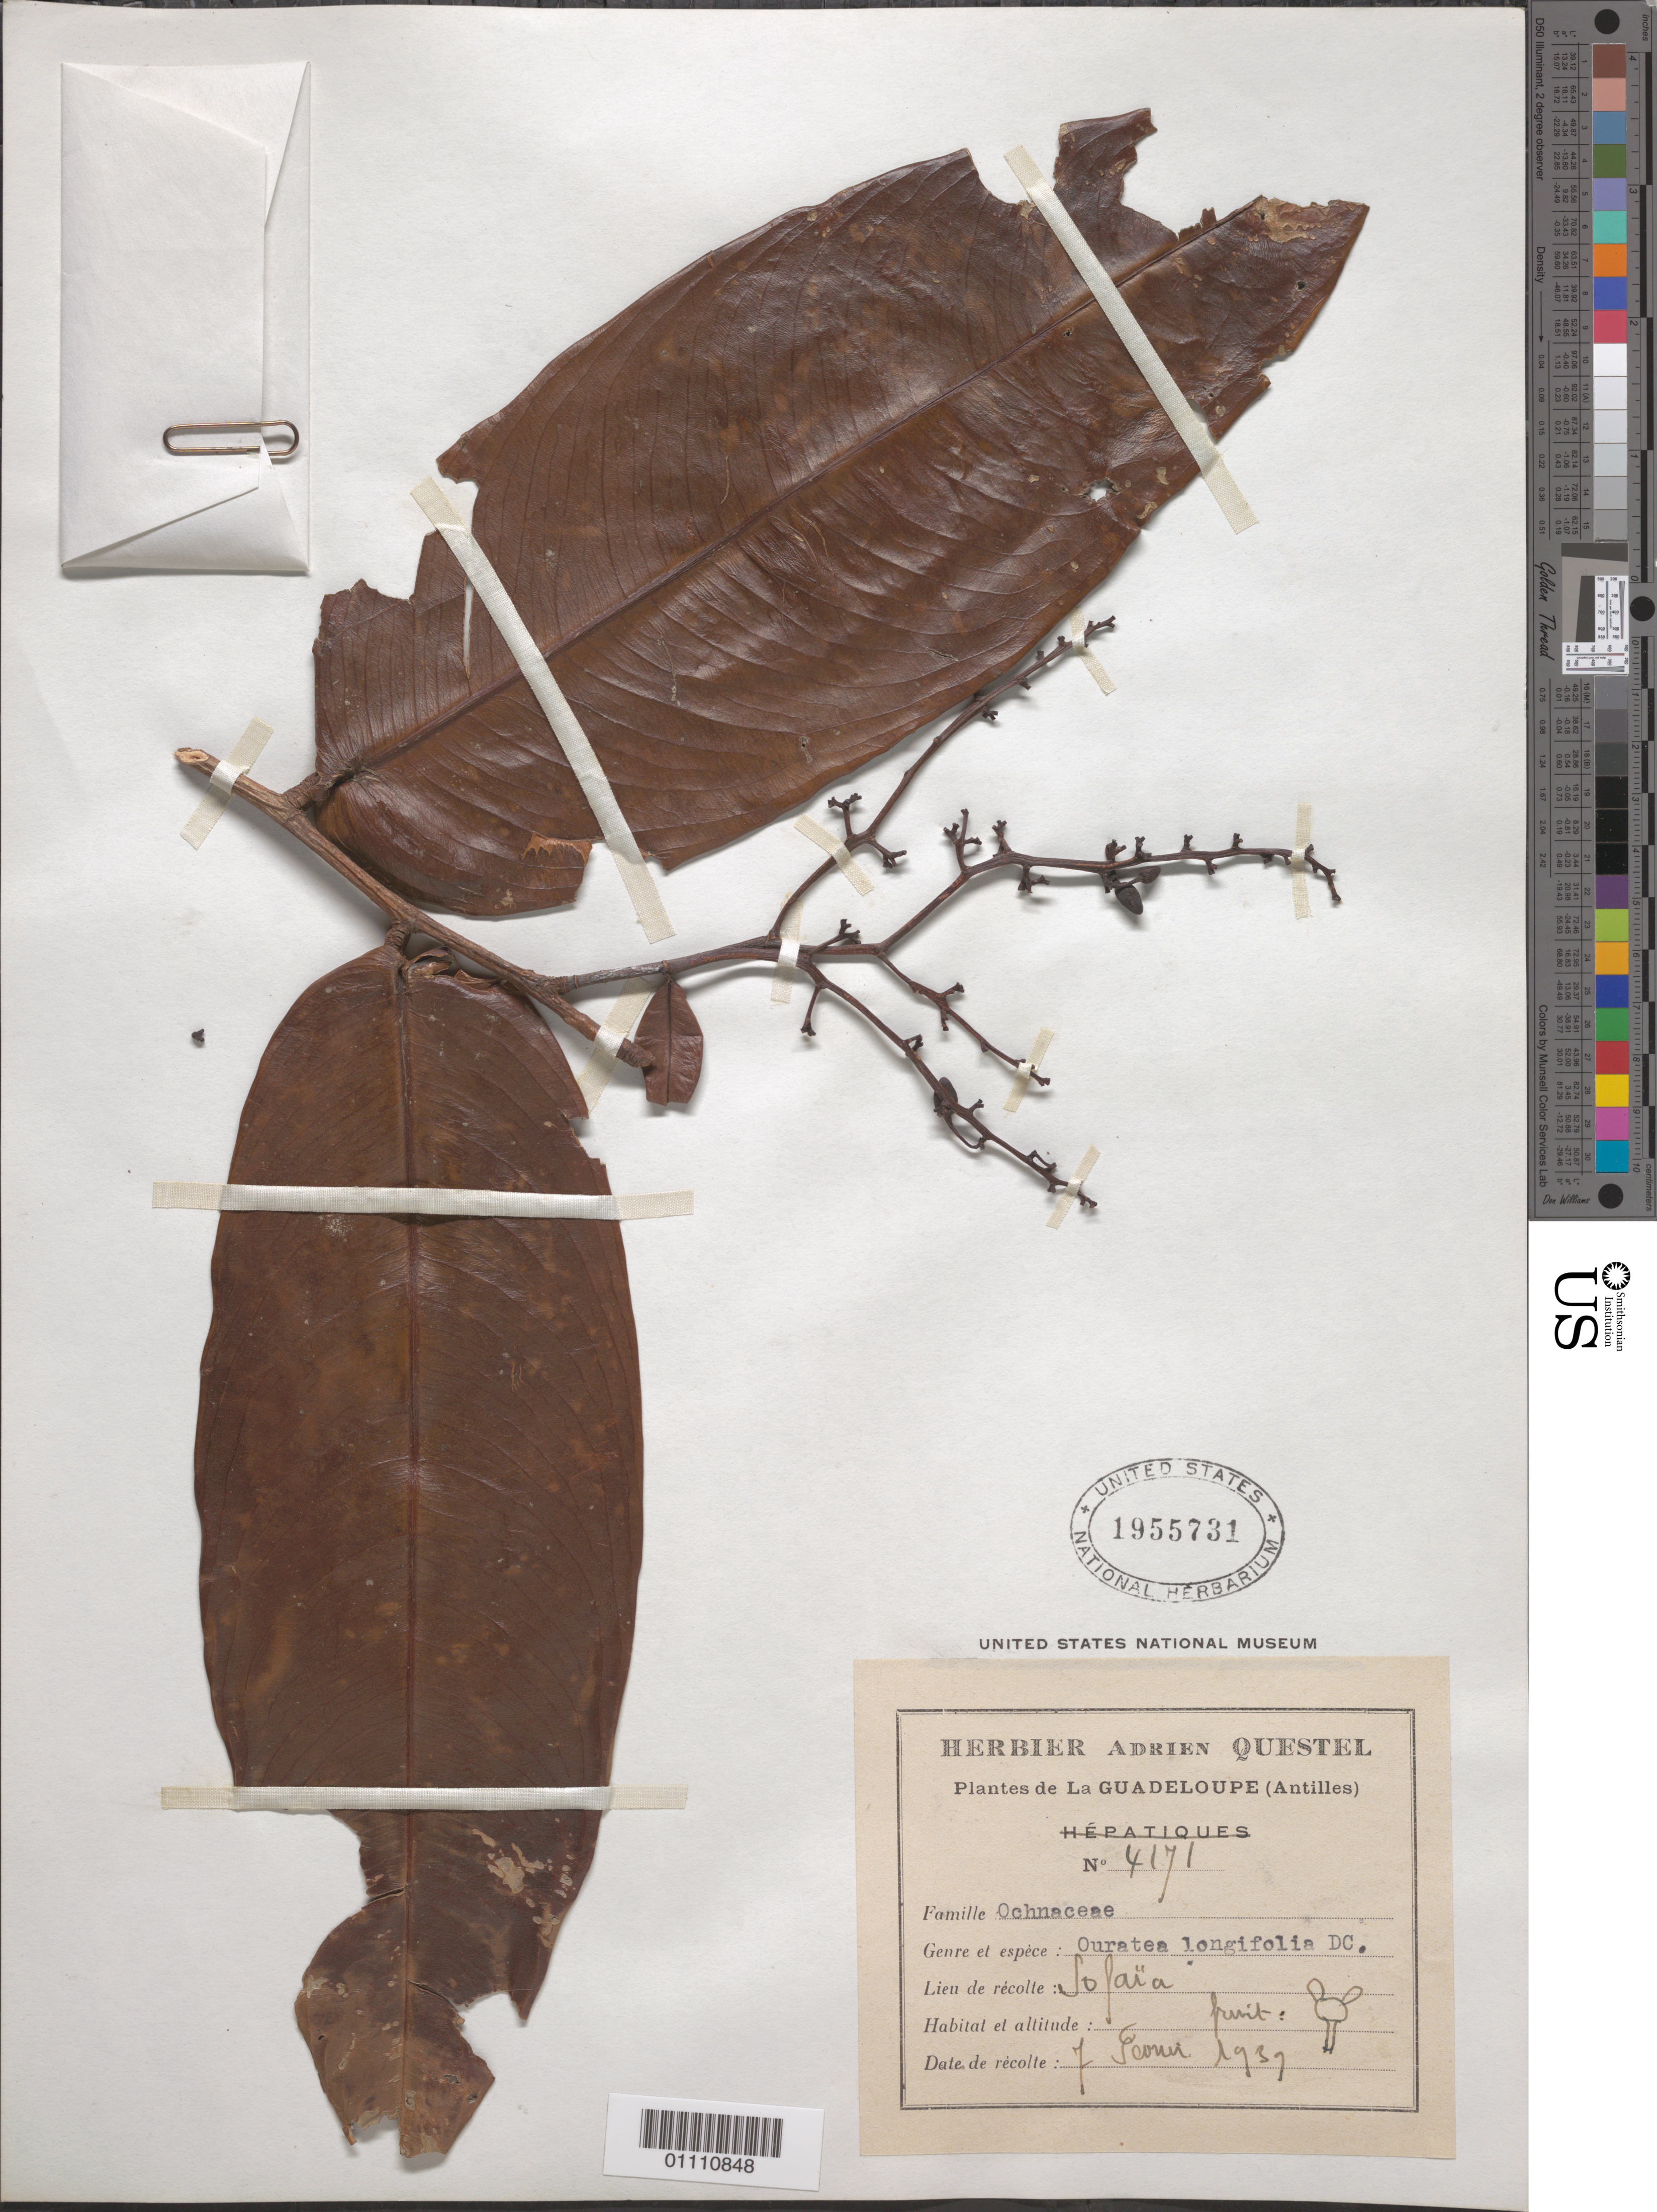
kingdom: Plantae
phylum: Tracheophyta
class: Magnoliopsida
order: Malpighiales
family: Ochnaceae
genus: Ouratea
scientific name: Ouratea longifolia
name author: (Lam.) Engl.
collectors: A. Questel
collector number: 4171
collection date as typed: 07 Jan 1939 or 07 Feb 1939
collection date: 1939-01-07 or 1939-02-07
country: Guadeloupe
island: Basse Terre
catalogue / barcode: US 1955731